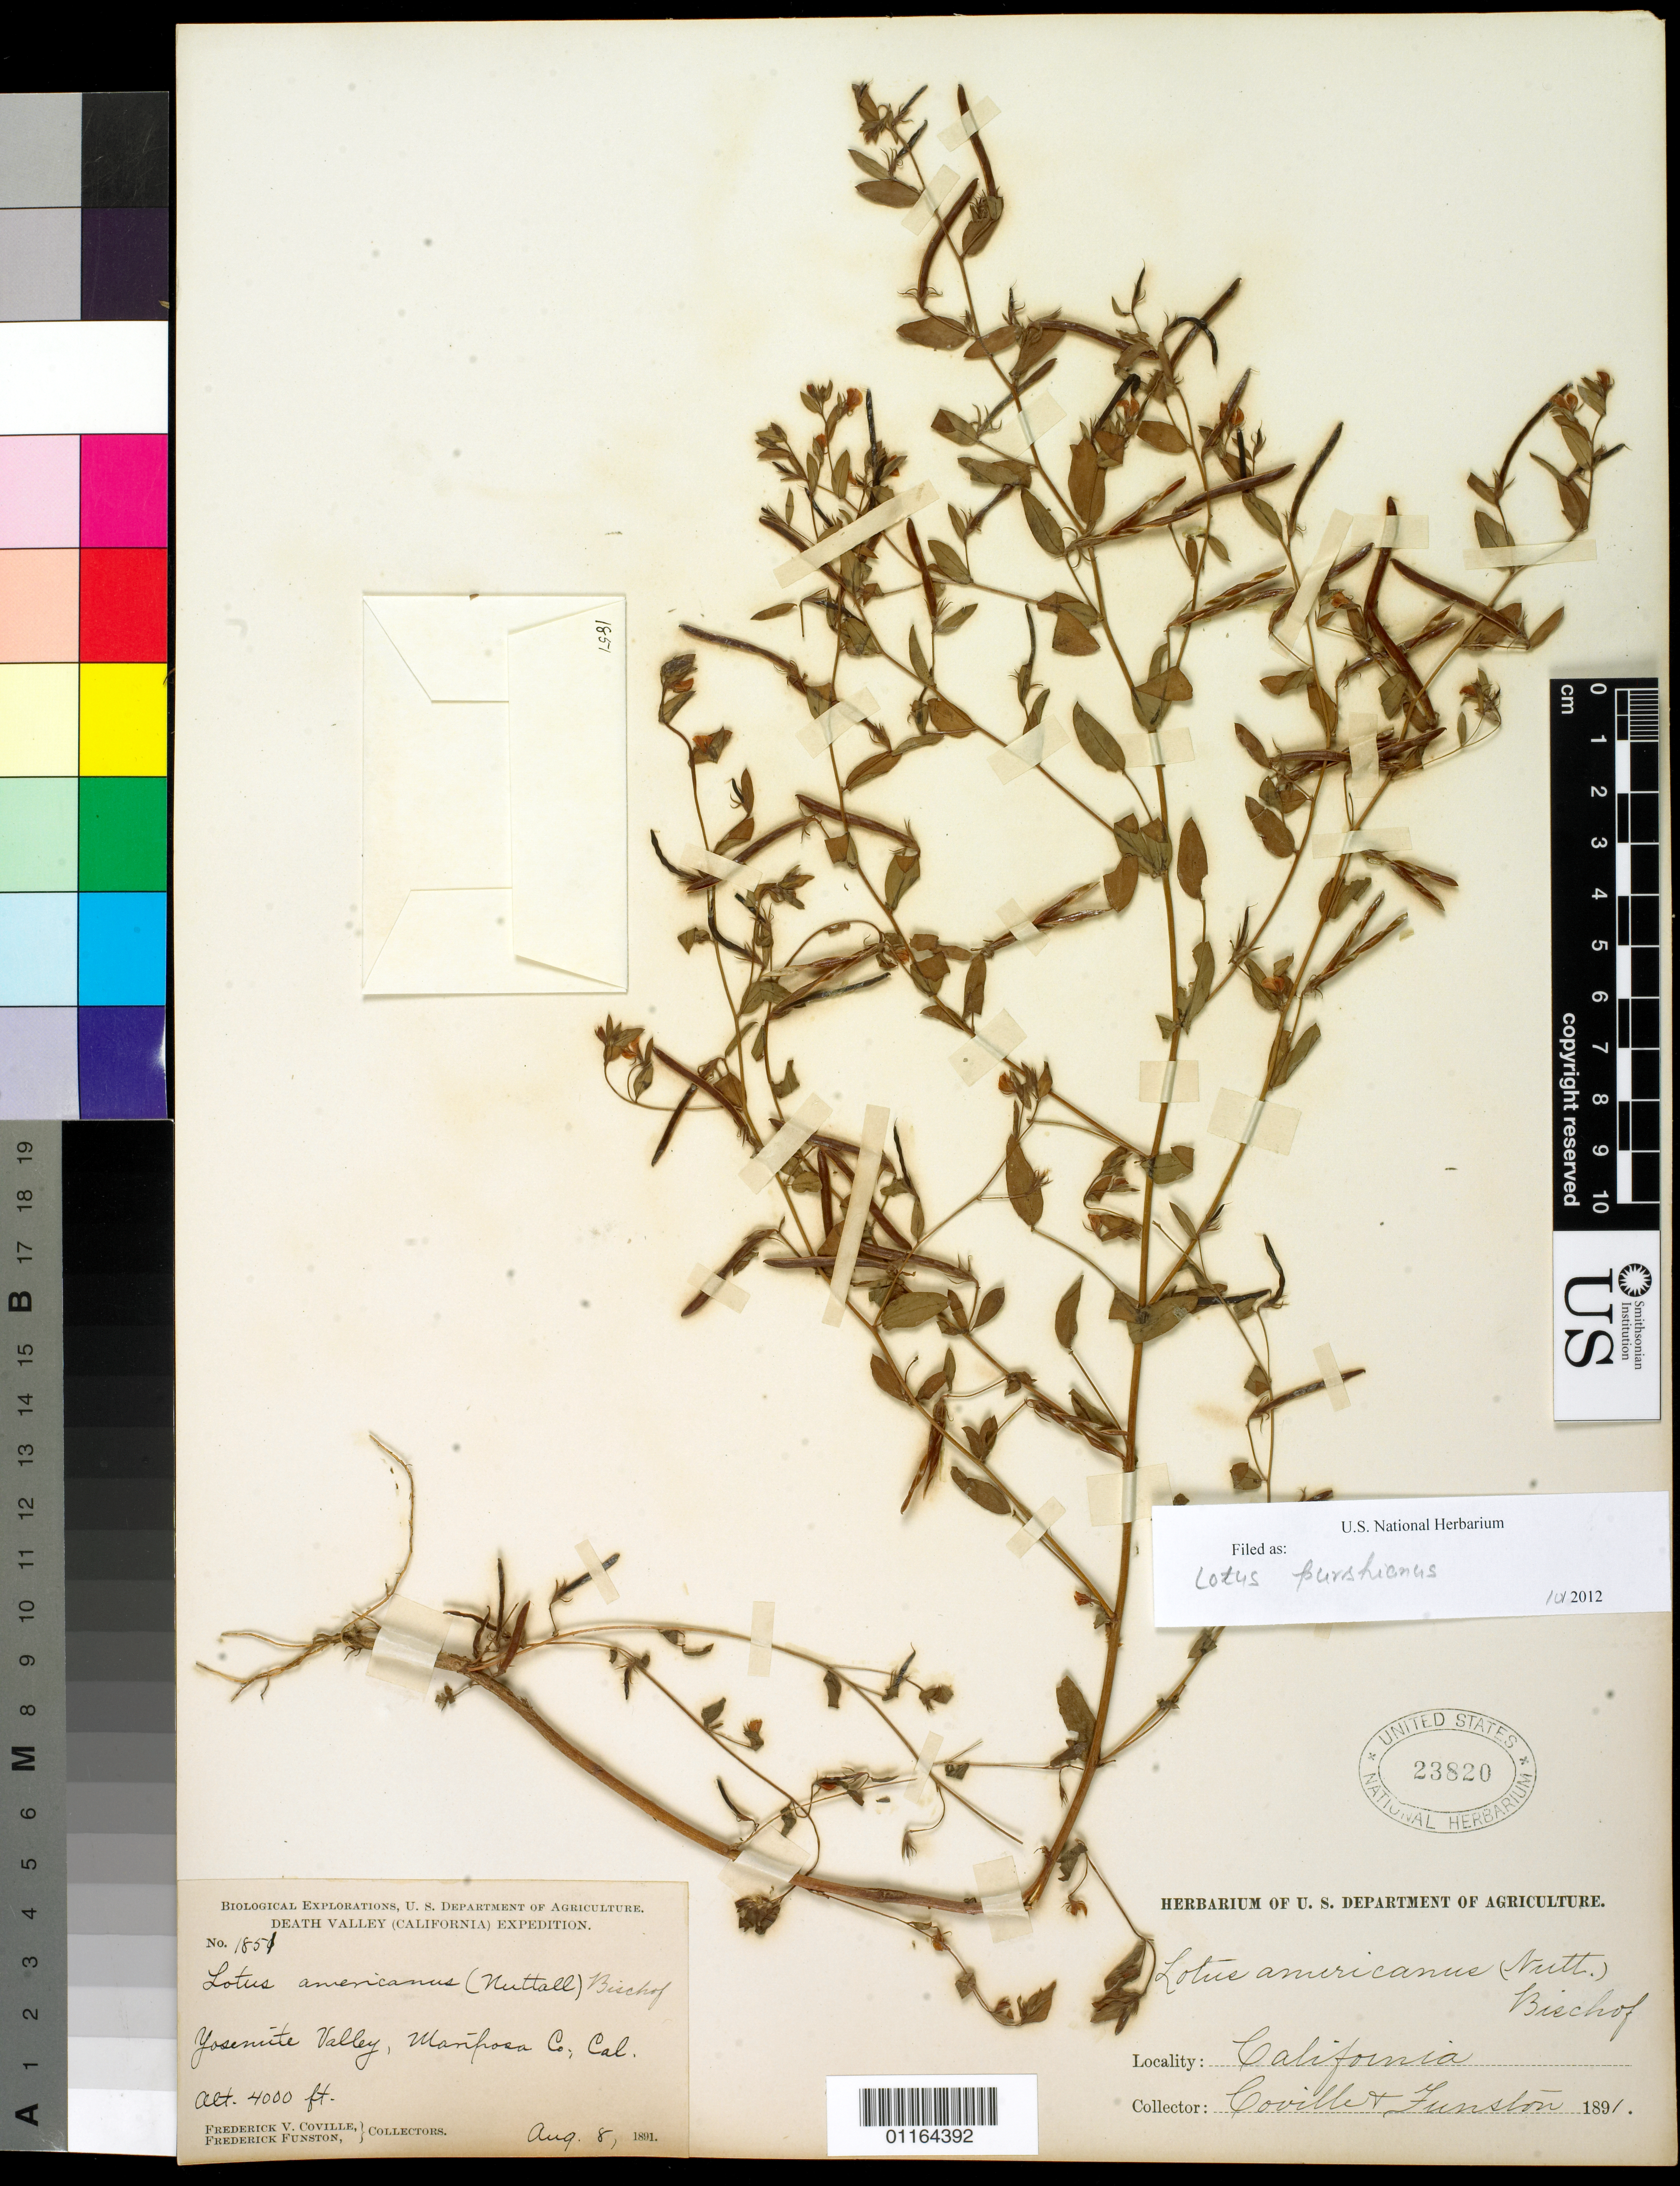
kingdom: Plantae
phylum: Tracheophyta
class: Magnoliopsida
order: Fabales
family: Fabaceae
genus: Acmispon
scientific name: Acmispon americanus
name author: (Nutt.) Rydb.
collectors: F. V. Coville & F. Funston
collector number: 1851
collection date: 1891-08-08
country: United States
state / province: California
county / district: Mariposa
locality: Yosemite Valley.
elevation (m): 1219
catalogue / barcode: US 23820